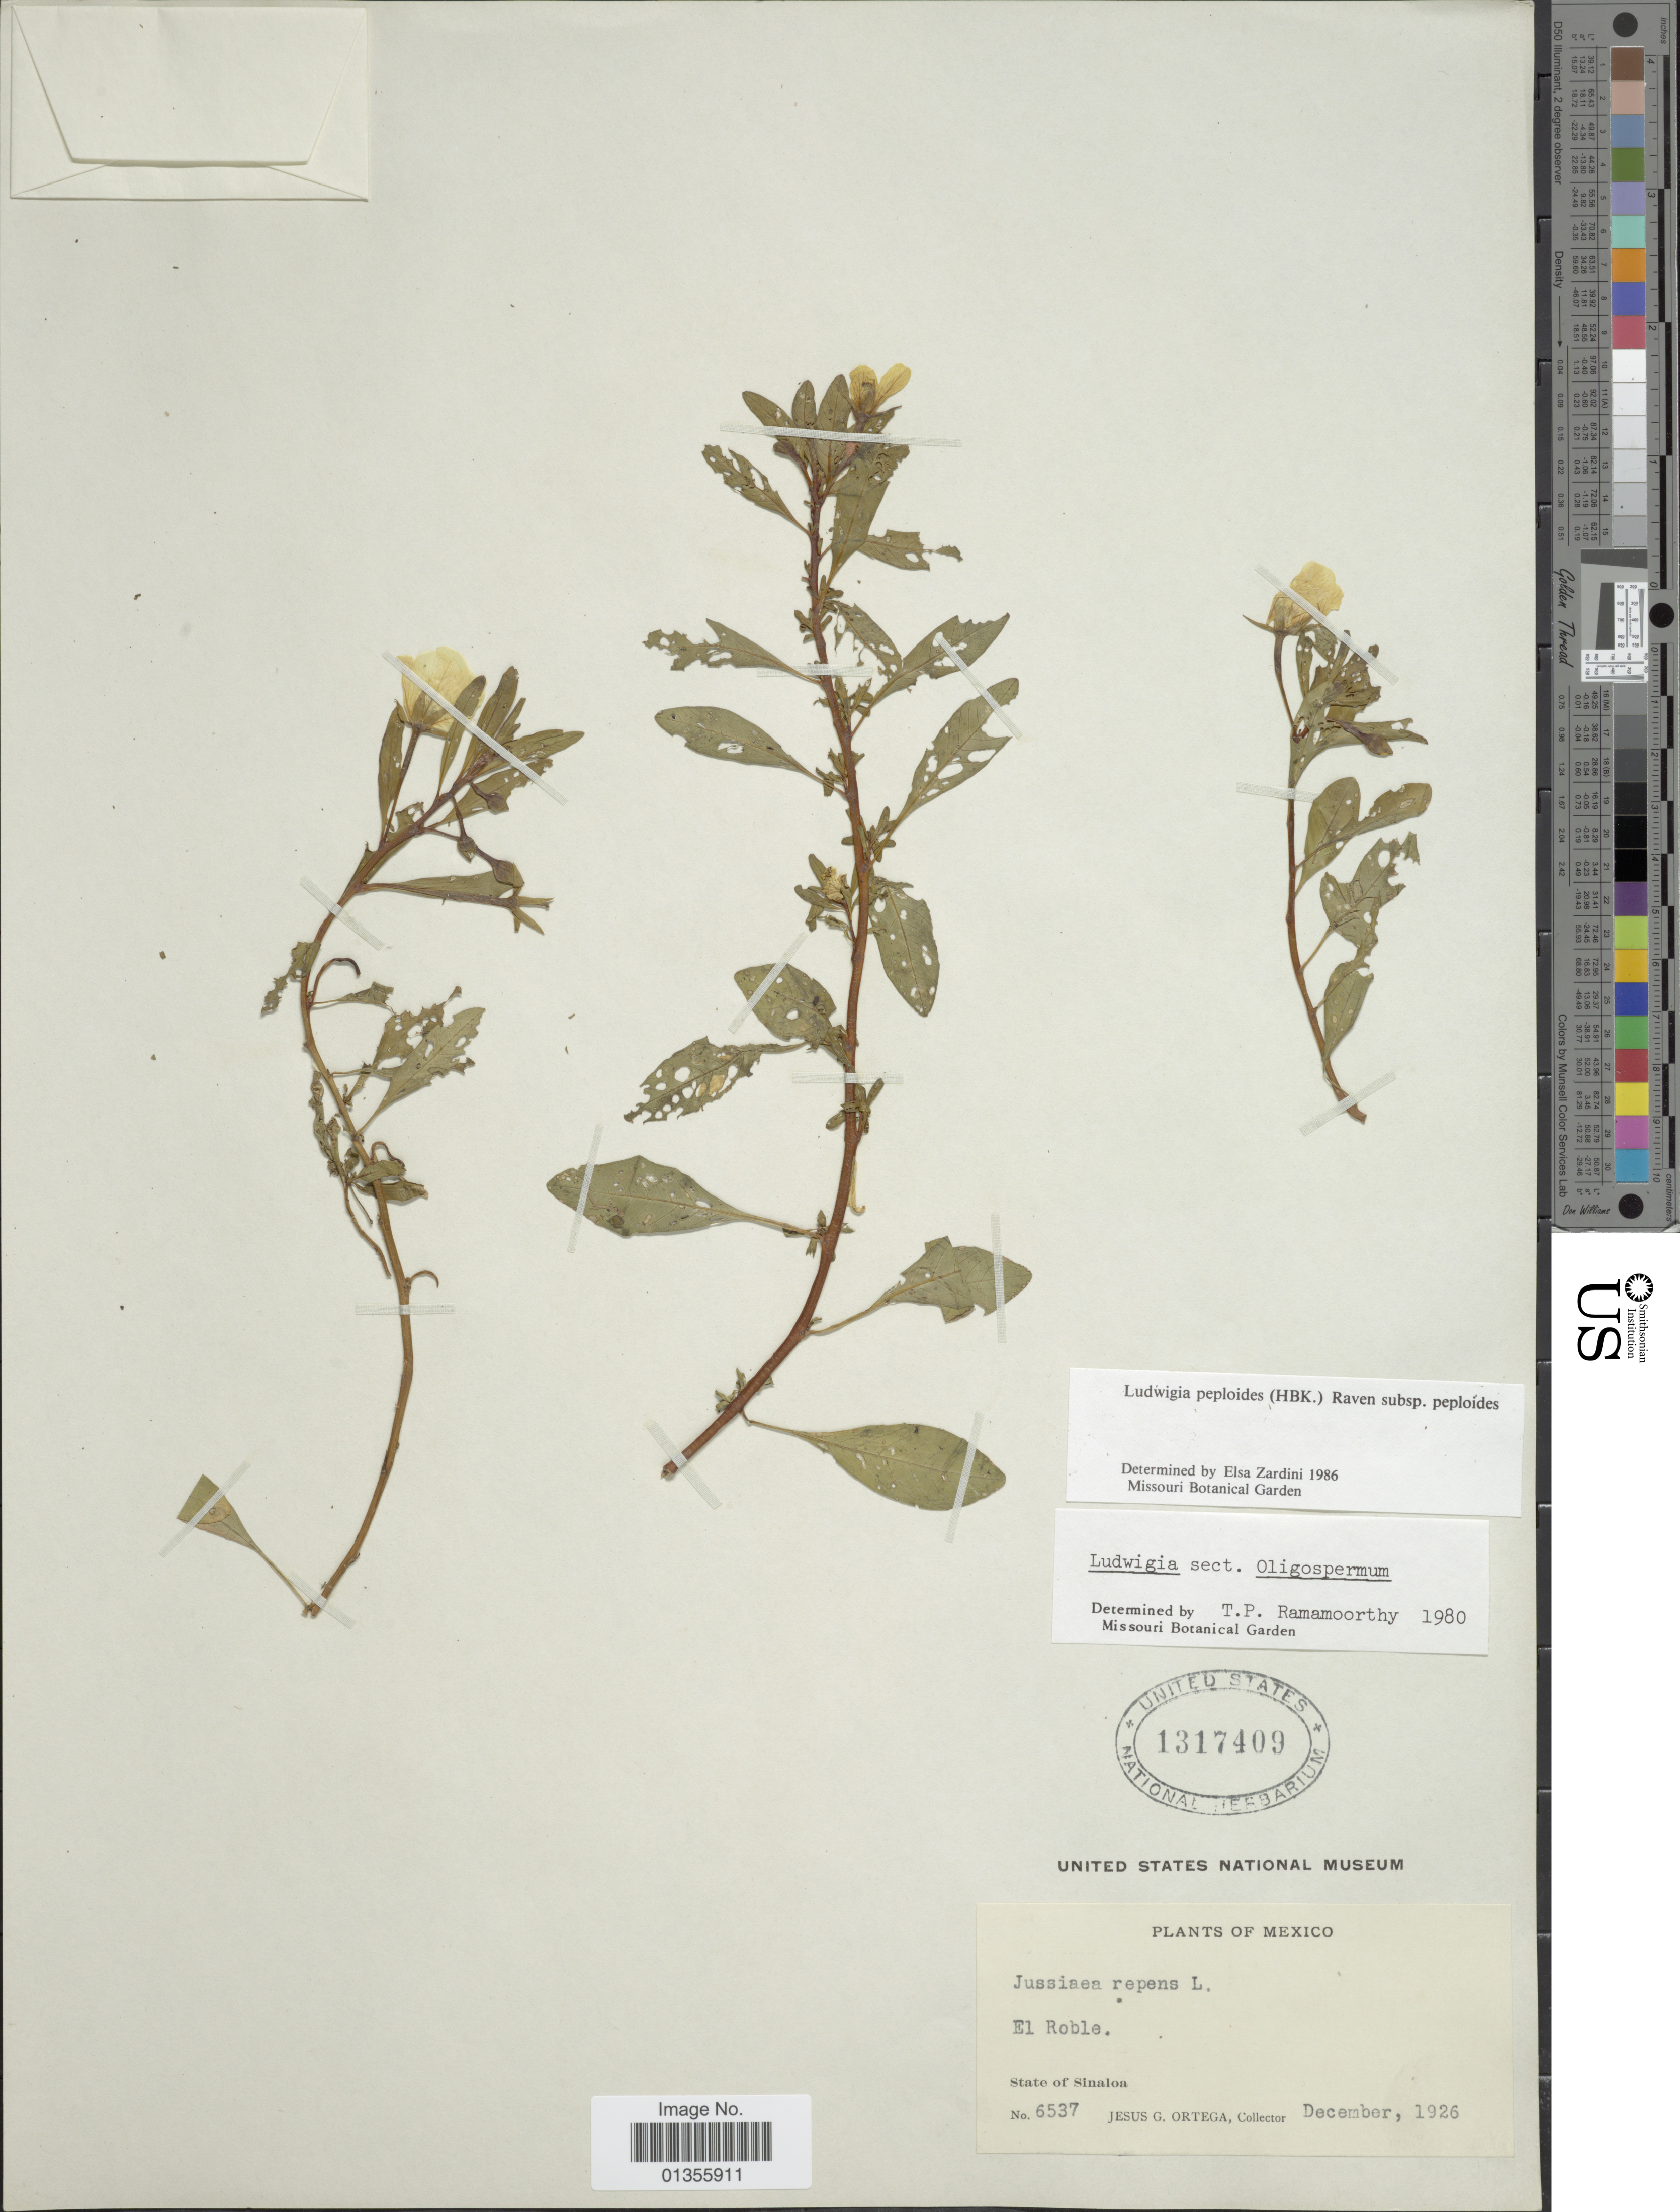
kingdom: Plantae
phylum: Tracheophyta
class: Magnoliopsida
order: Myrtales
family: Onagraceae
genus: Ludwigia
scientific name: Ludwigia peploides subsp. peploides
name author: (Kunth) P.H. Raven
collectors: J. Ortega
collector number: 6537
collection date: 1926-12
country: Mexico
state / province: Sinaloa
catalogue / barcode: US 1317409